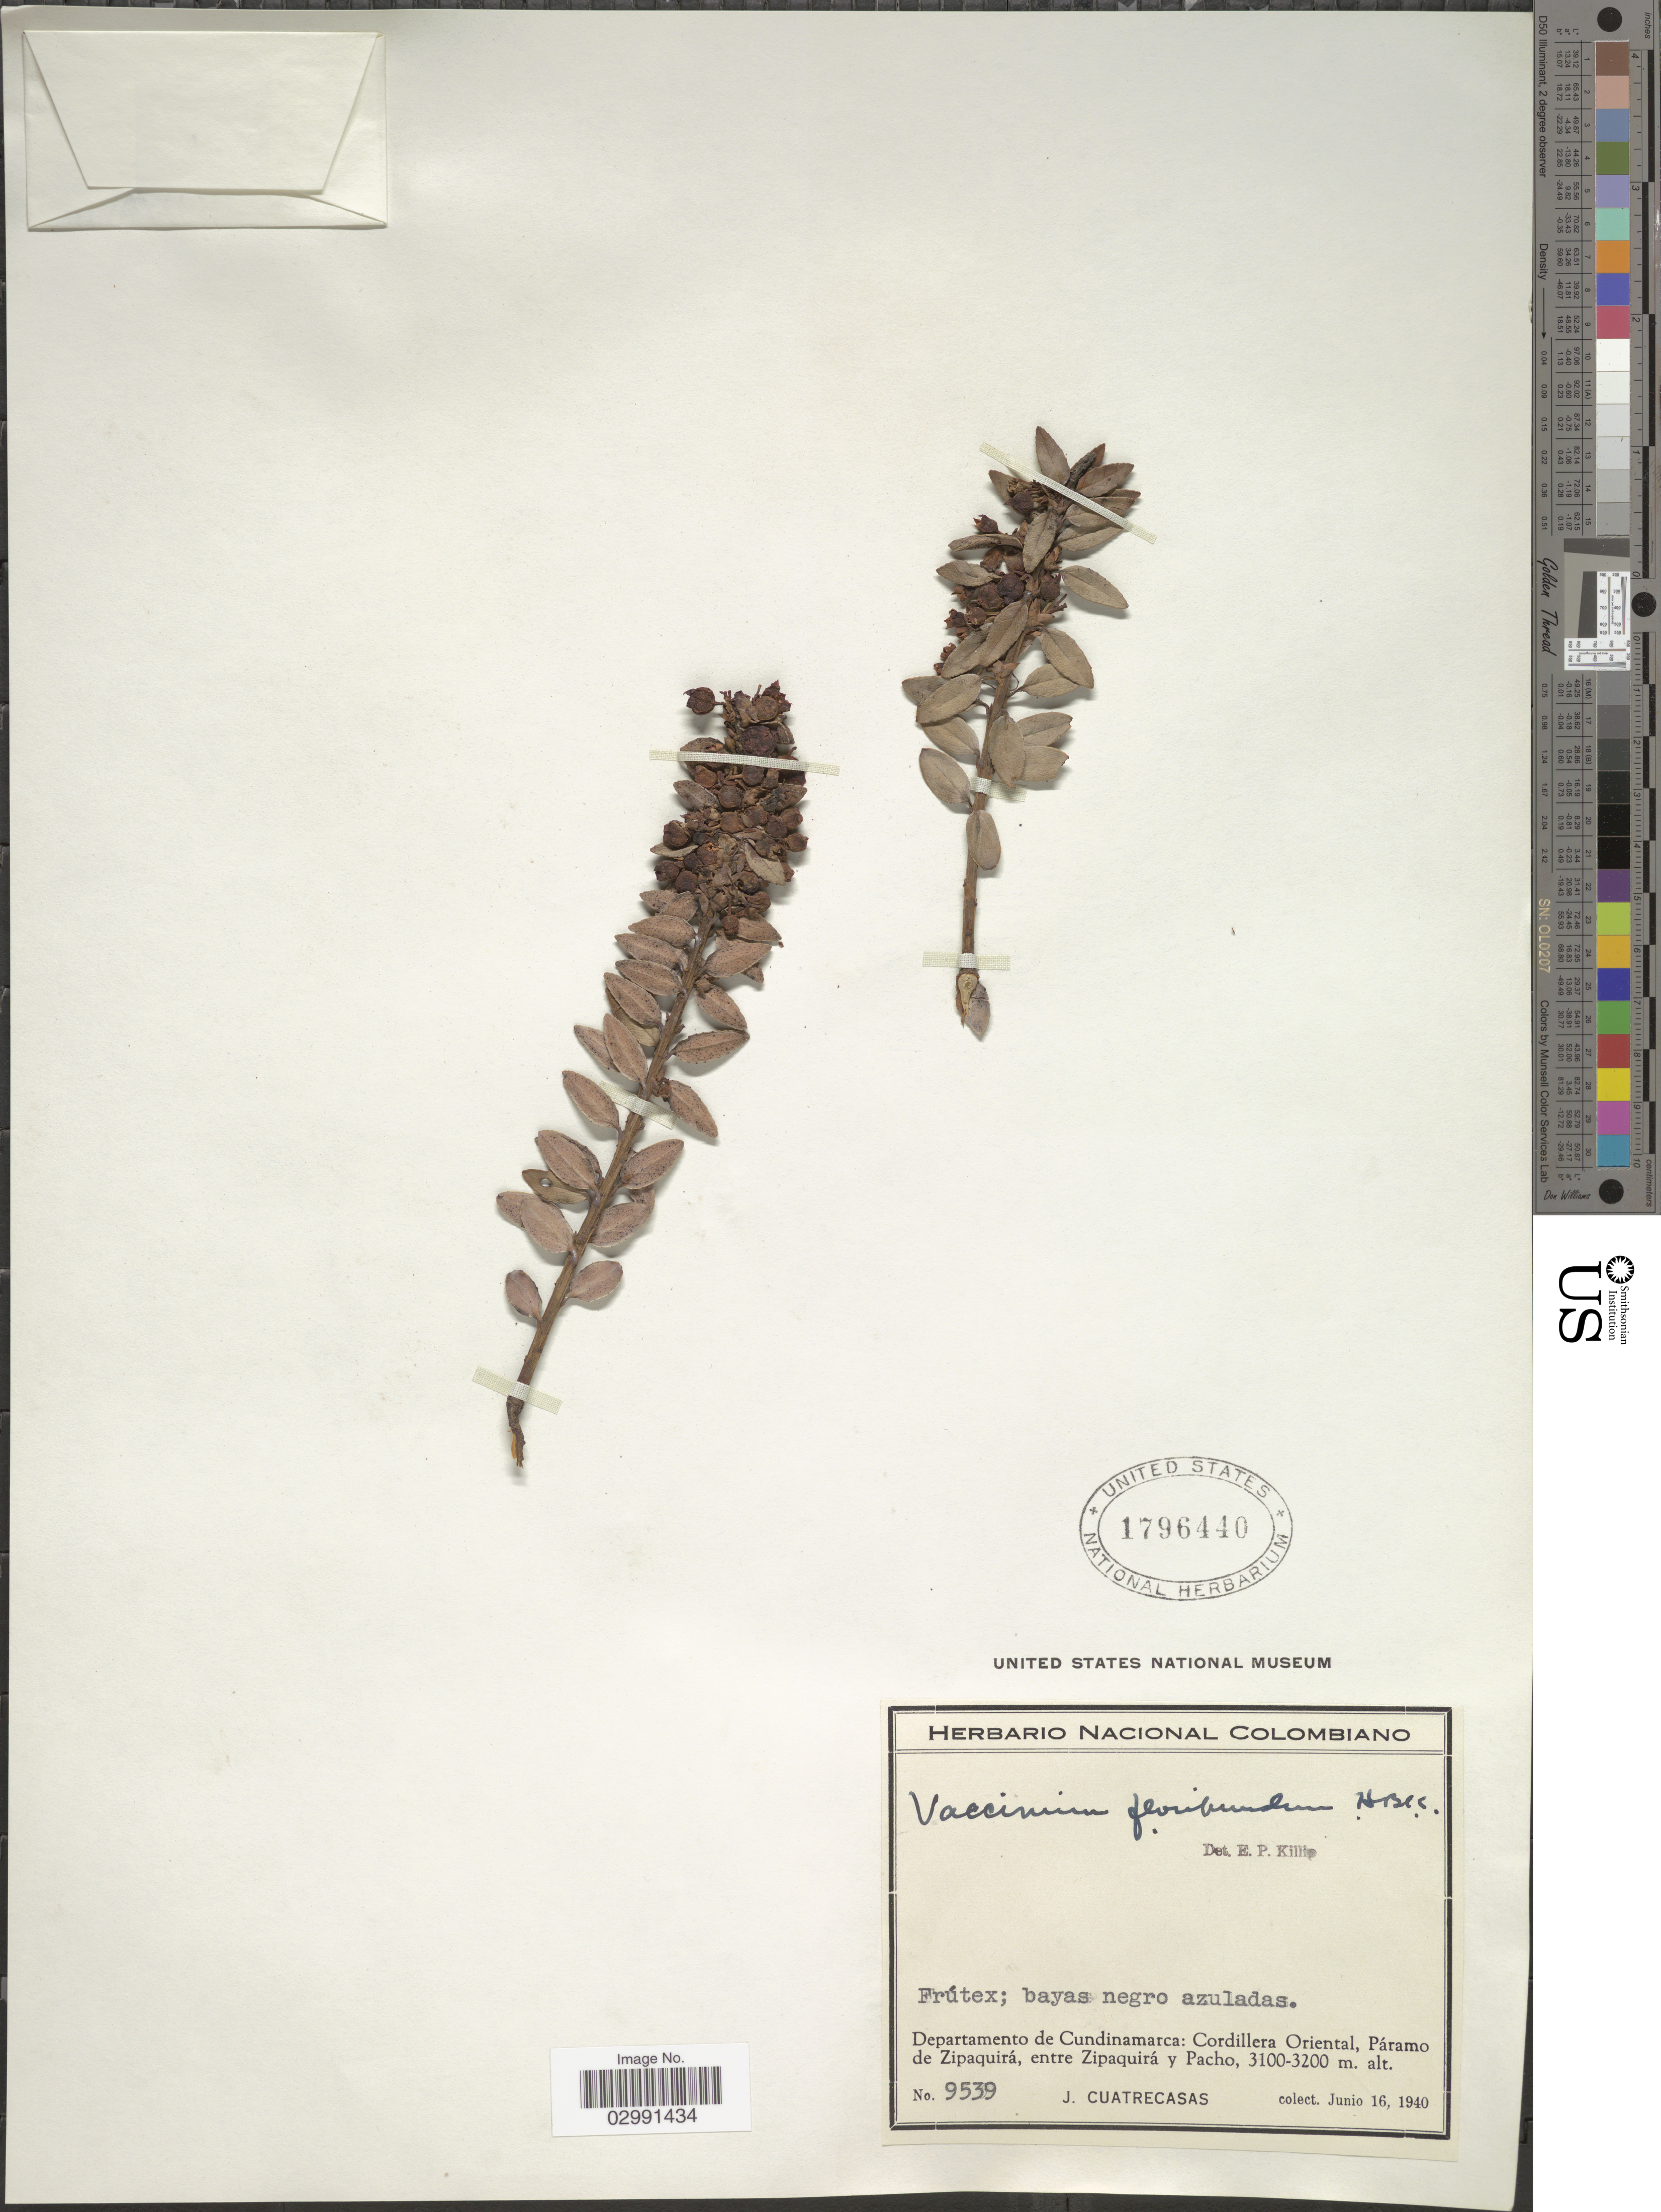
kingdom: Plantae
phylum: Tracheophyta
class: Magnoliopsida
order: Ericales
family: Ericaceae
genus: Vaccinium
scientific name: Vaccinium floribundum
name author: Kunth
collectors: J. Cuatrecasas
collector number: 9539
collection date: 1940-06-16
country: Colombia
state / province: Cundinamarca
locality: Departamento de Cundinamarca: Cordillera Oriental, Páramo de Zipaquirá, entre Zipaquirá y Pacho.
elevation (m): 3100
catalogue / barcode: US 1796440